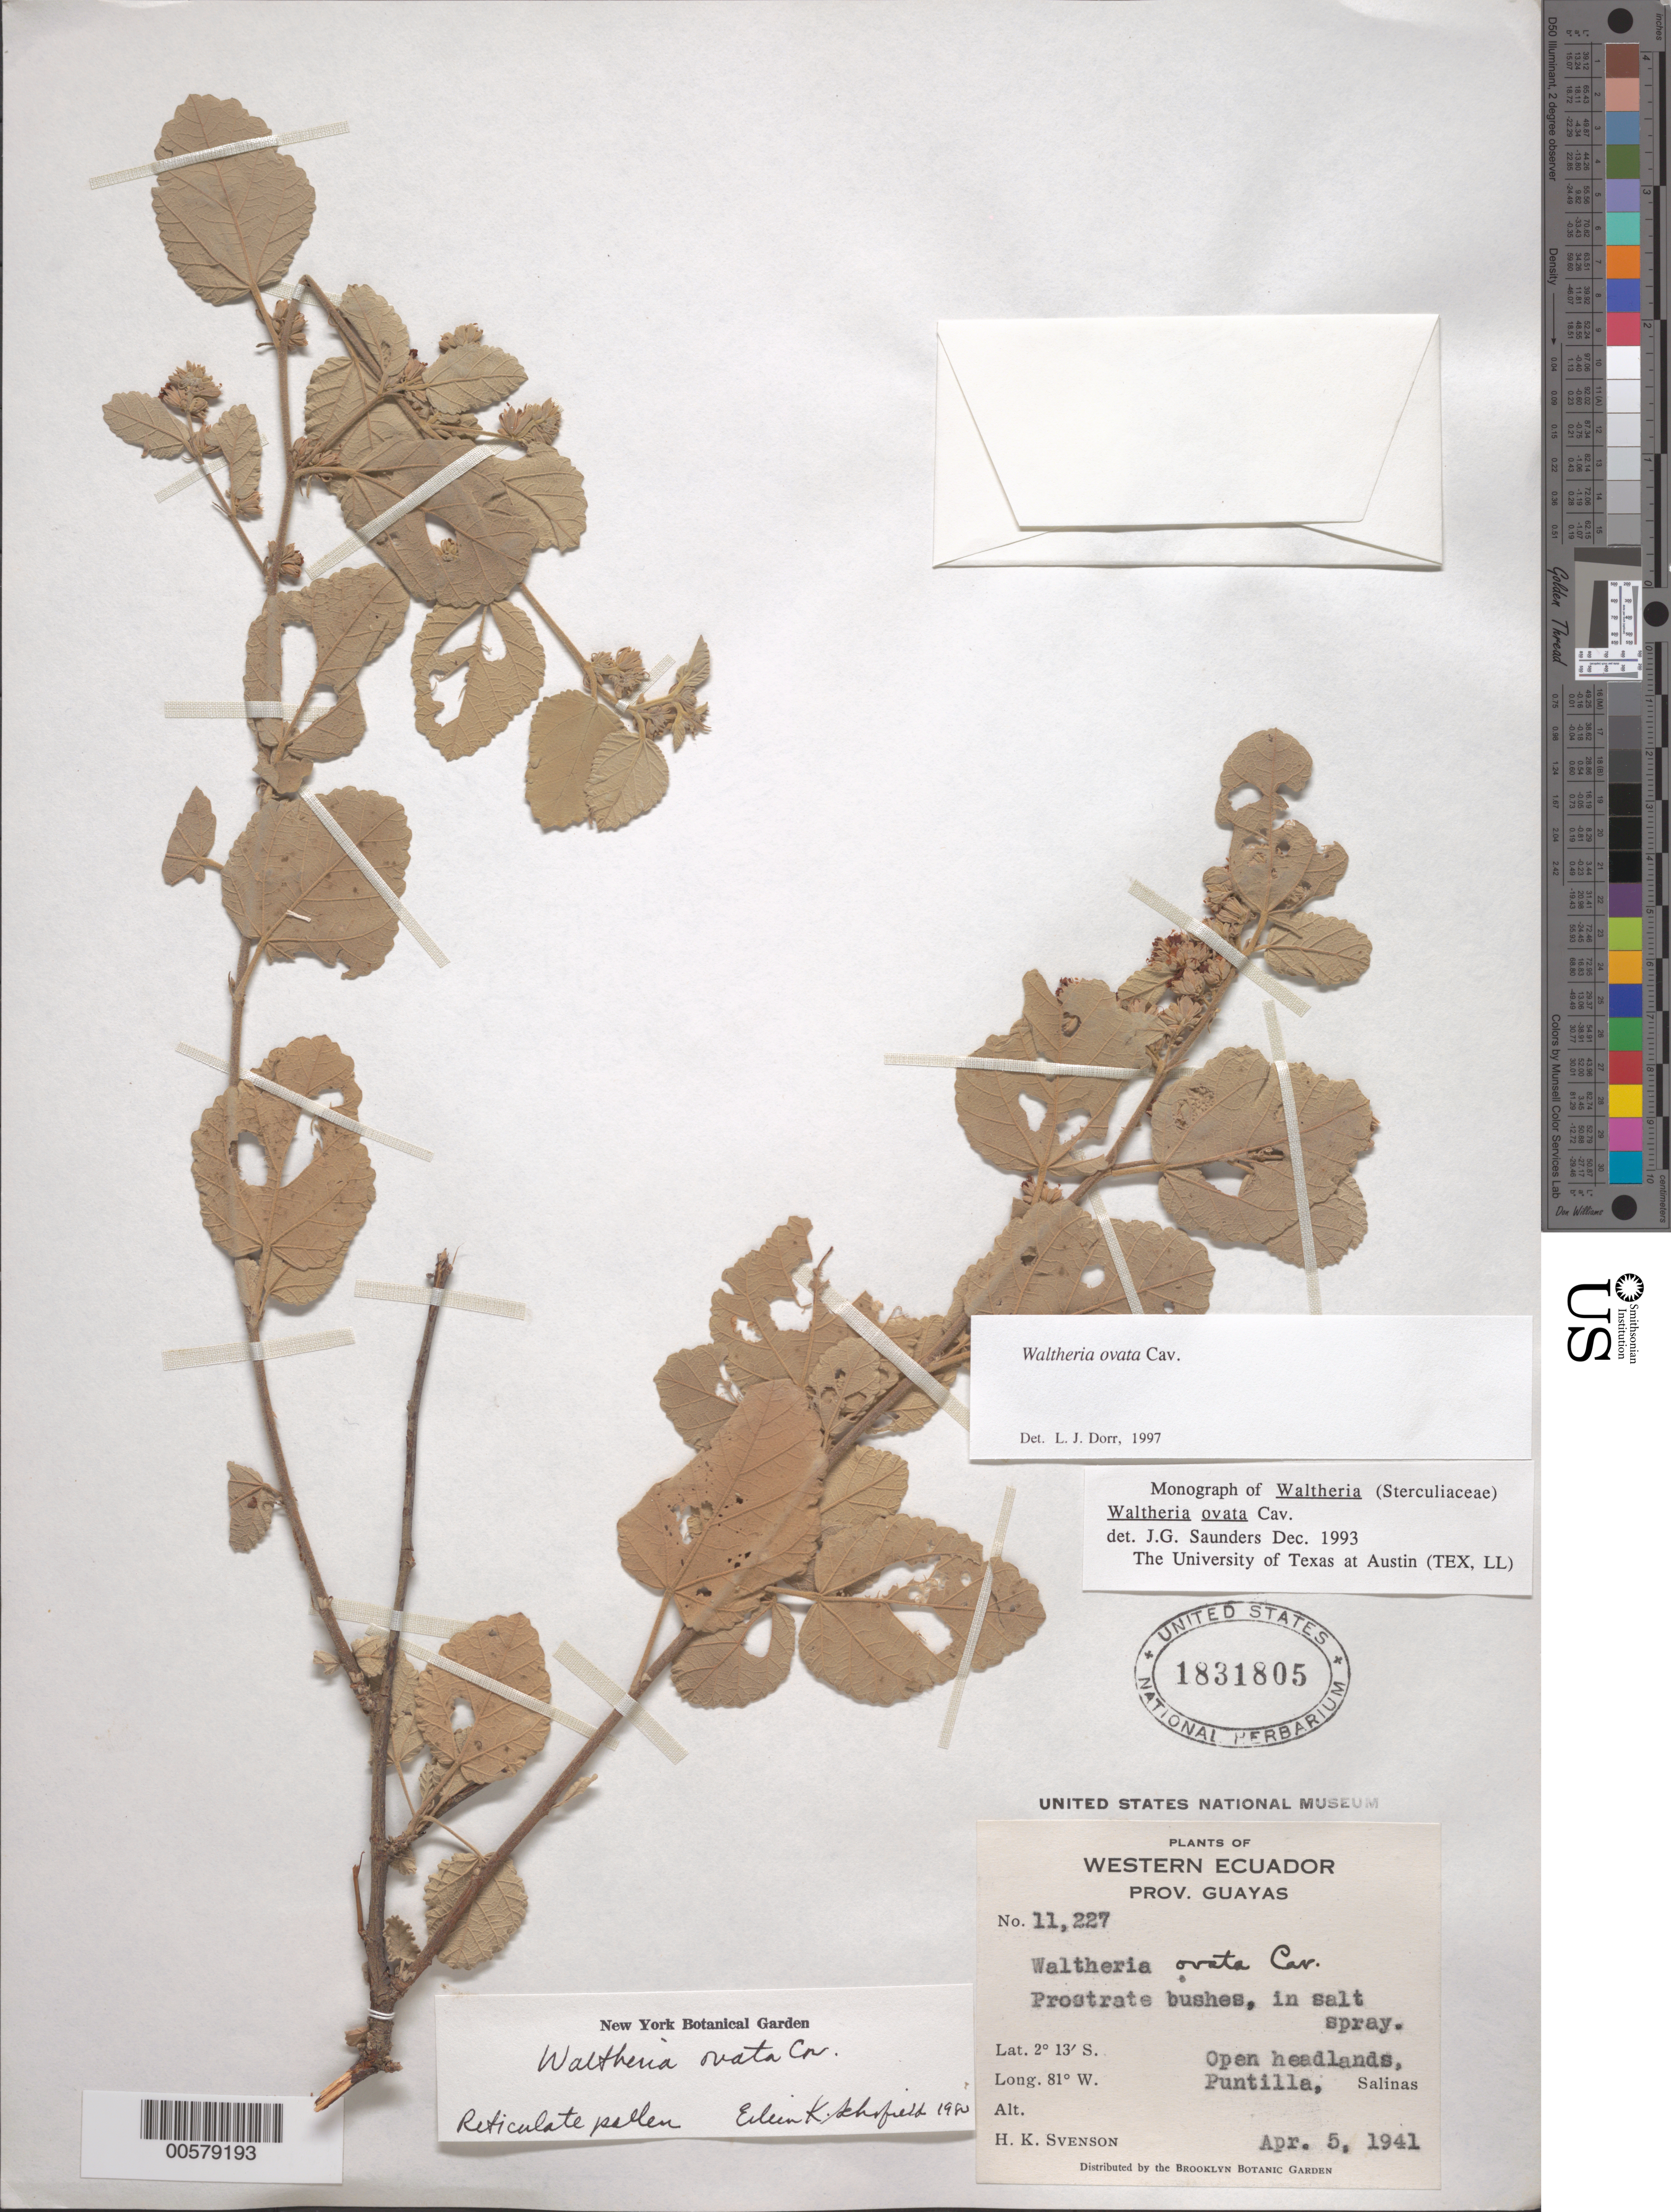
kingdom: Plantae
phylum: Tracheophyta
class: Magnoliopsida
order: Malvales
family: Malvaceae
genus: Waltheria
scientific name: Waltheria ovata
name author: Cav.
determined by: Saunders, J. G.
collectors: H. Svenson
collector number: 11227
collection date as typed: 05 Apr 1941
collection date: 1941-04-05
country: Ecuador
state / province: Guayas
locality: Puntilla, Salinas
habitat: Open headlands, in salt spray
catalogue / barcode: US 1831805